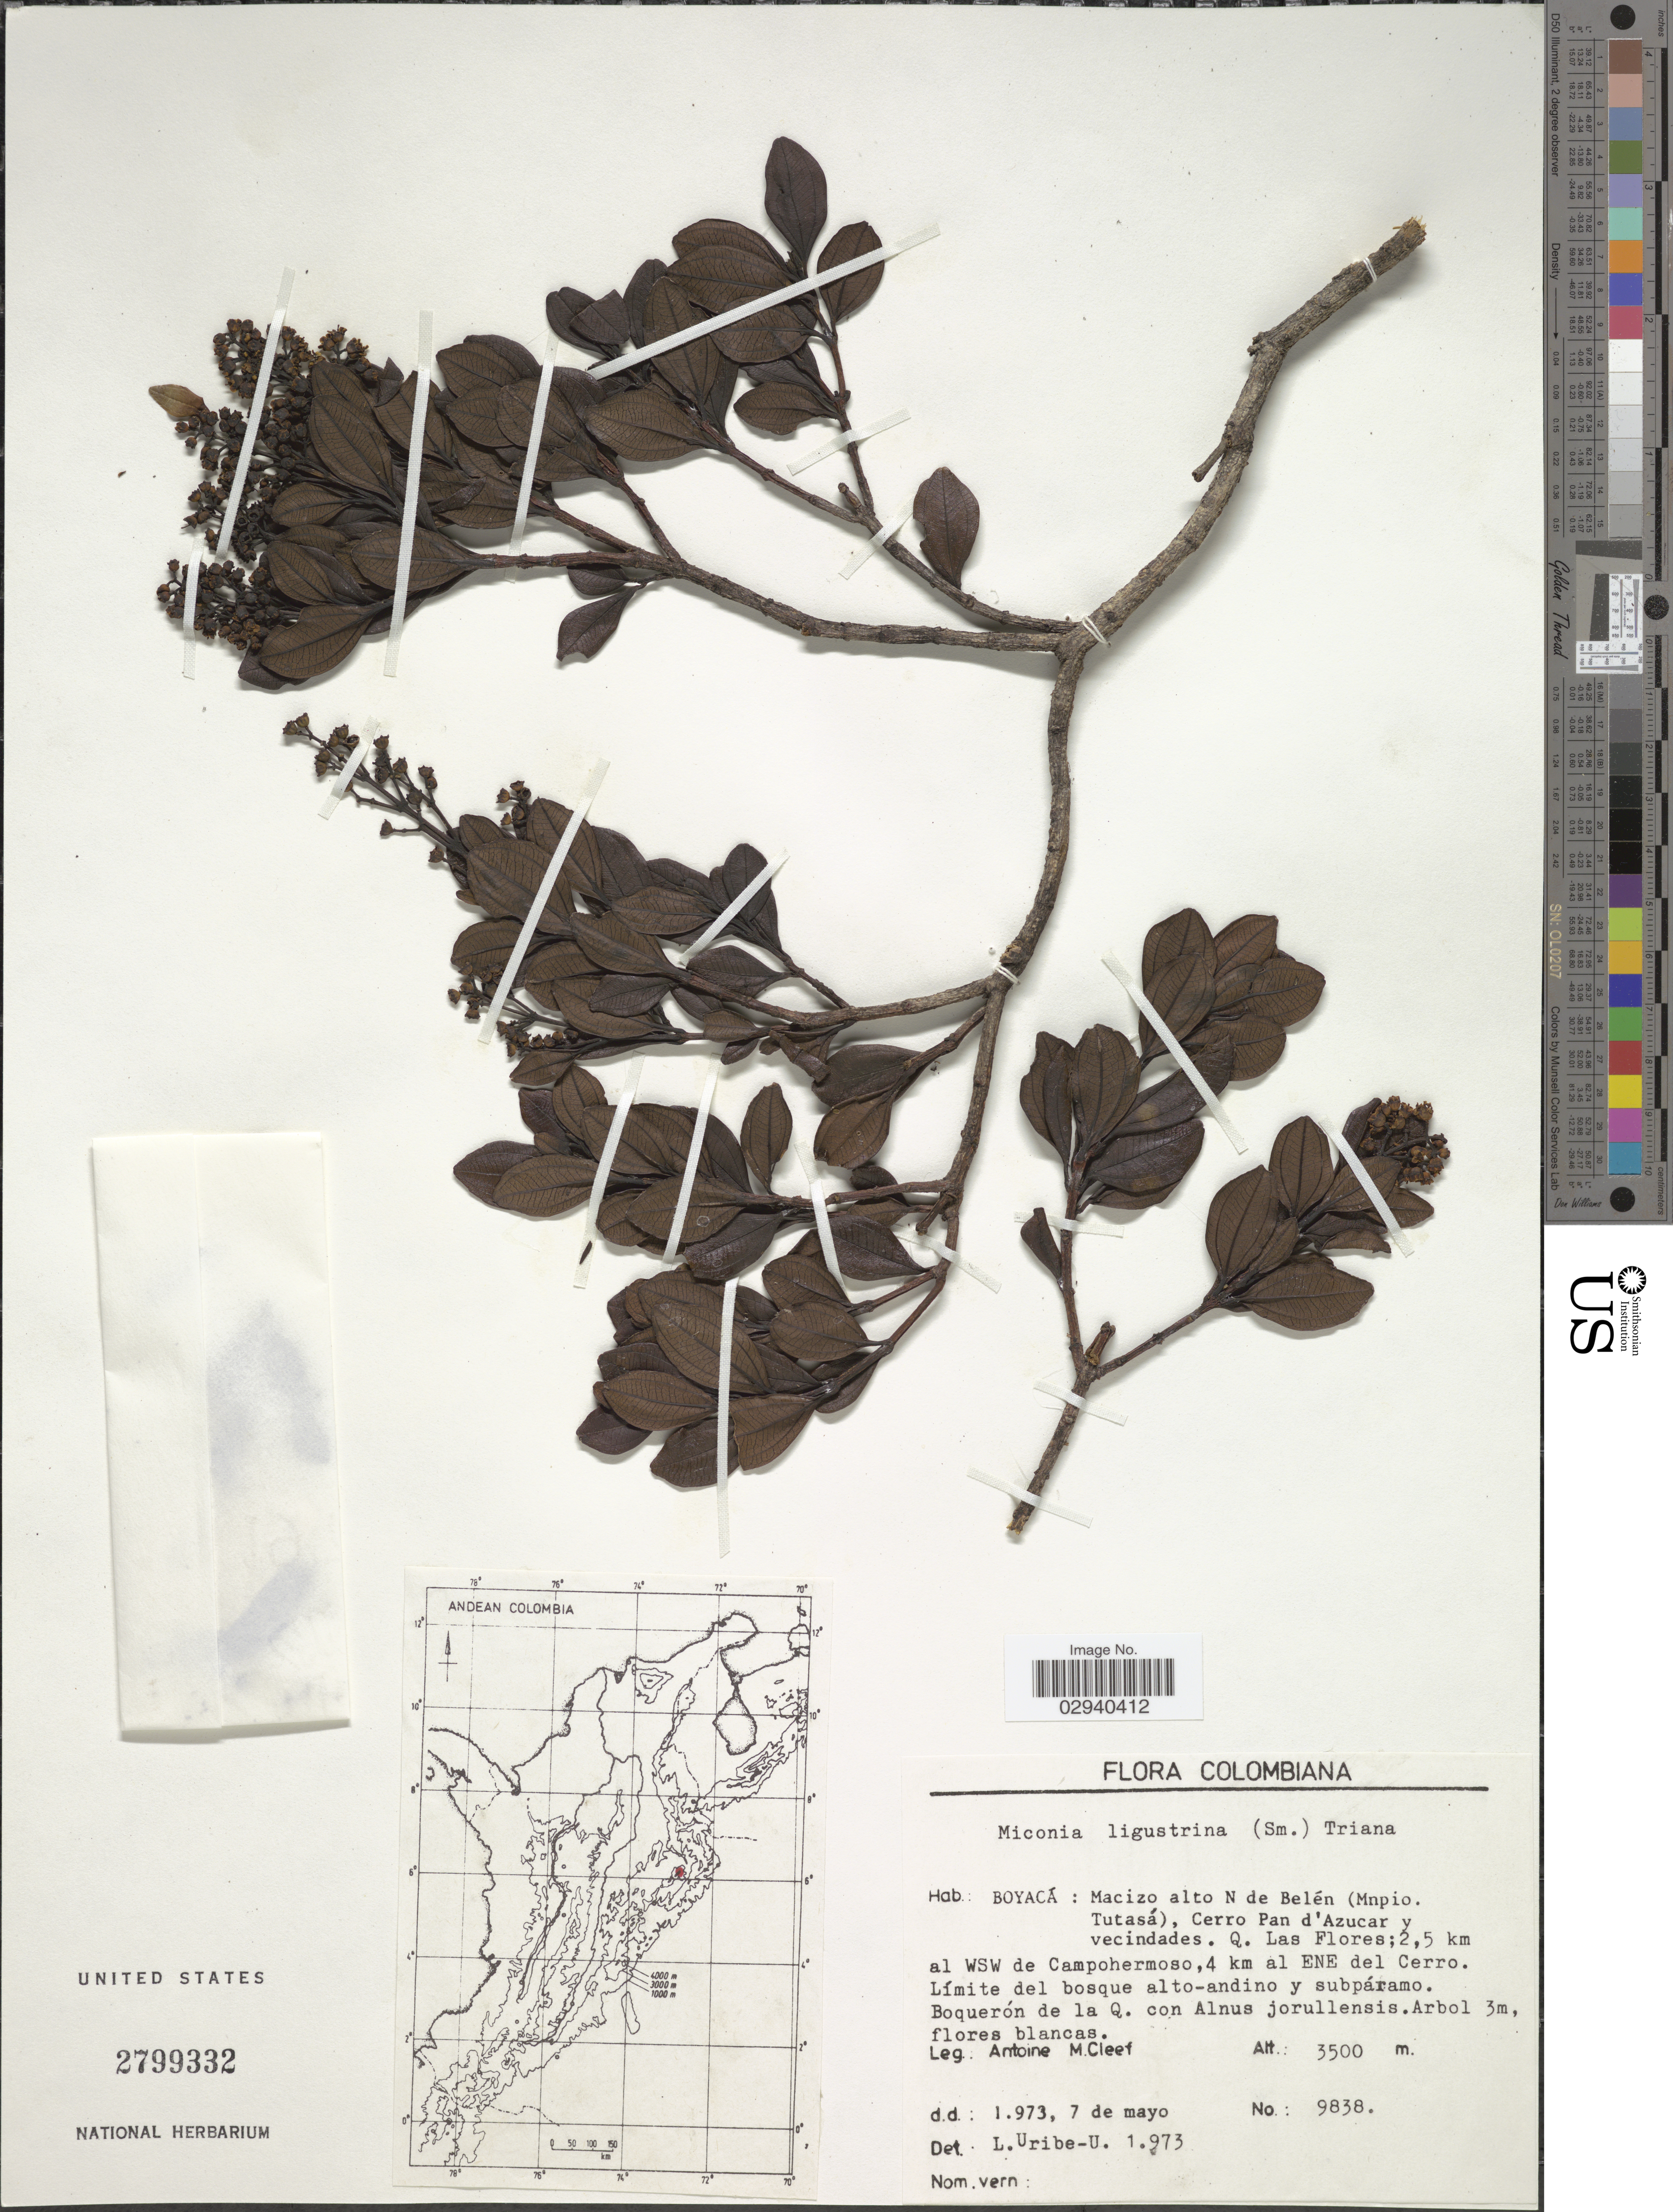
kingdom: Plantae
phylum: Tracheophyta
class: Magnoliopsida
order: Myrtales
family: Melastomataceae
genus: Miconia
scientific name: Miconia ligustrina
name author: (Sw.) Triana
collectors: A. M. Cleef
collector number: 9838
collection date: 1973-05-07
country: Colombia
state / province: Boyacá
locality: Macizo alto N de Belén (Mnpio. Tutasá), Cerro Pan d'Azucar y vecindades. Q. Las Flores; 2,5 km al WSW de Campohermoso, 4 km al ENE del Cerro.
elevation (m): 3500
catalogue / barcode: US 2799332